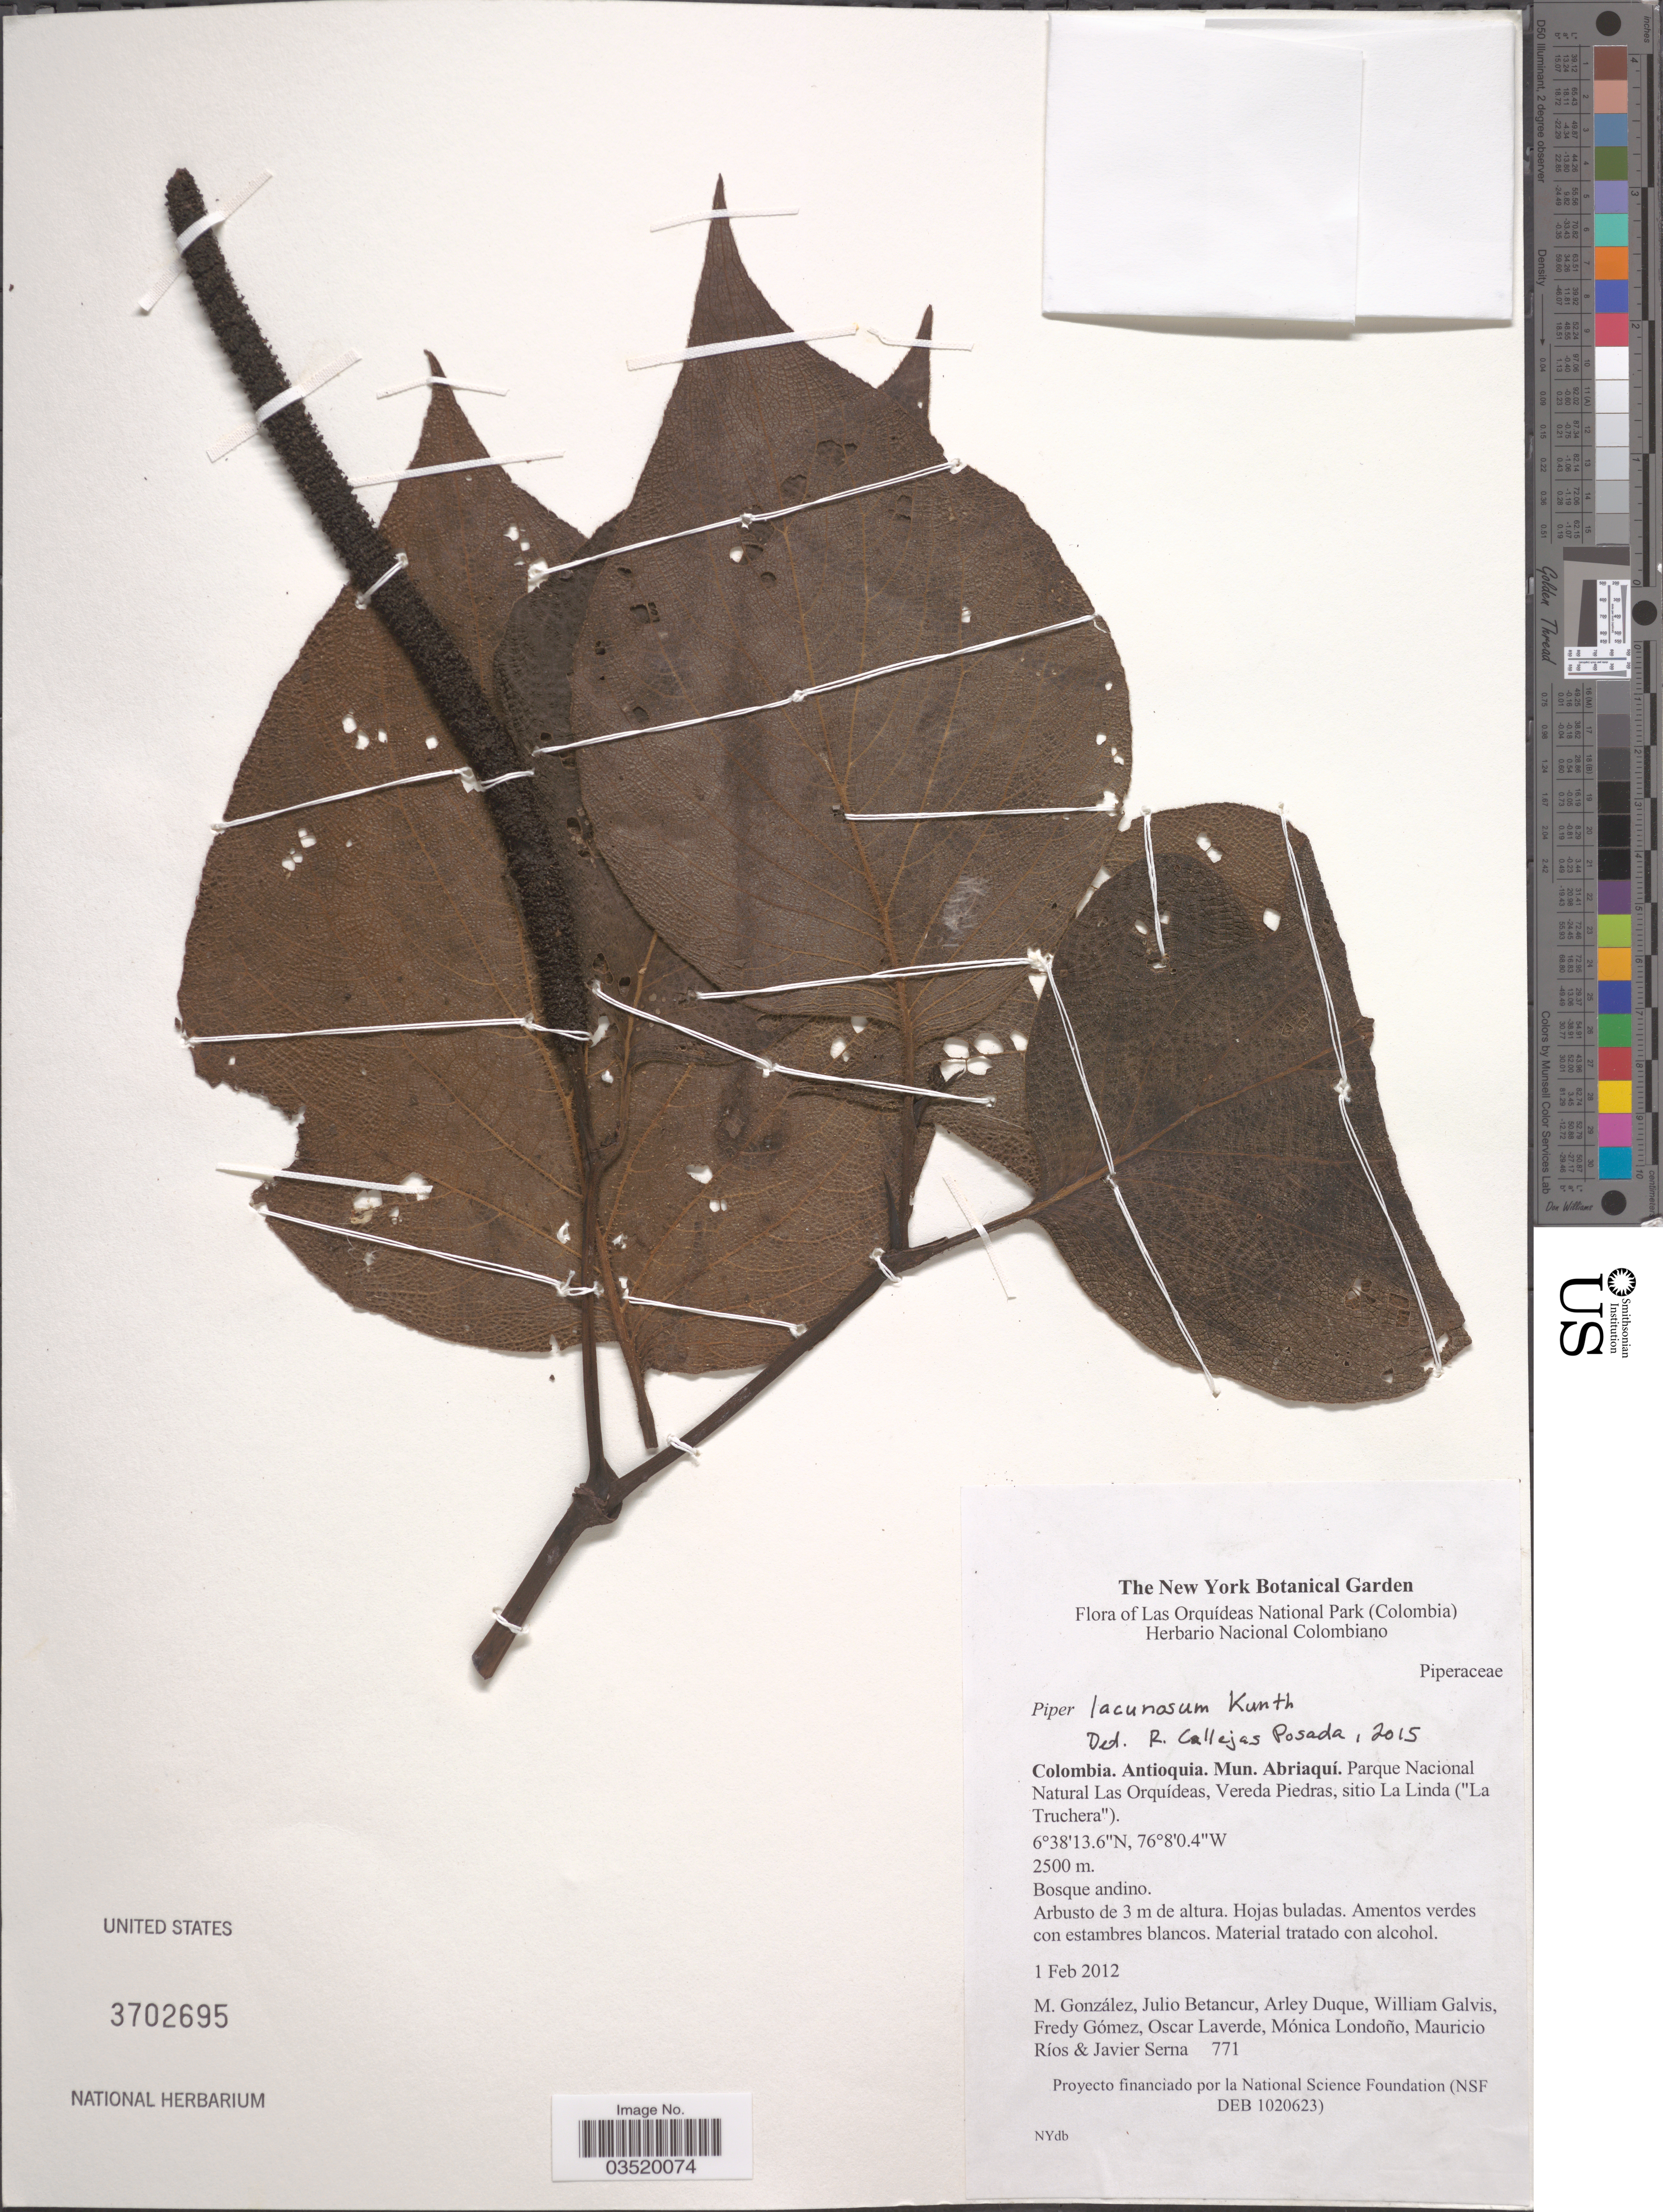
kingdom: Plantae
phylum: Tracheophyta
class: Magnoliopsida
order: Piperales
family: Piperaceae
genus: Piper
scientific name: Piper lacunosum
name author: Kunth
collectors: M. Gonzalez, J. Betancur, A. Duque, W. Galvis & et al.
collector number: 771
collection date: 2012-02-01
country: Colombia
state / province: Antioquia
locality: Mun. Abriaquí. Parque Nacional Natural Las Orquídeas, Vereda Piedras, sitio La Linda ("La Truchera").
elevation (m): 2500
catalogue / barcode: US 3702695